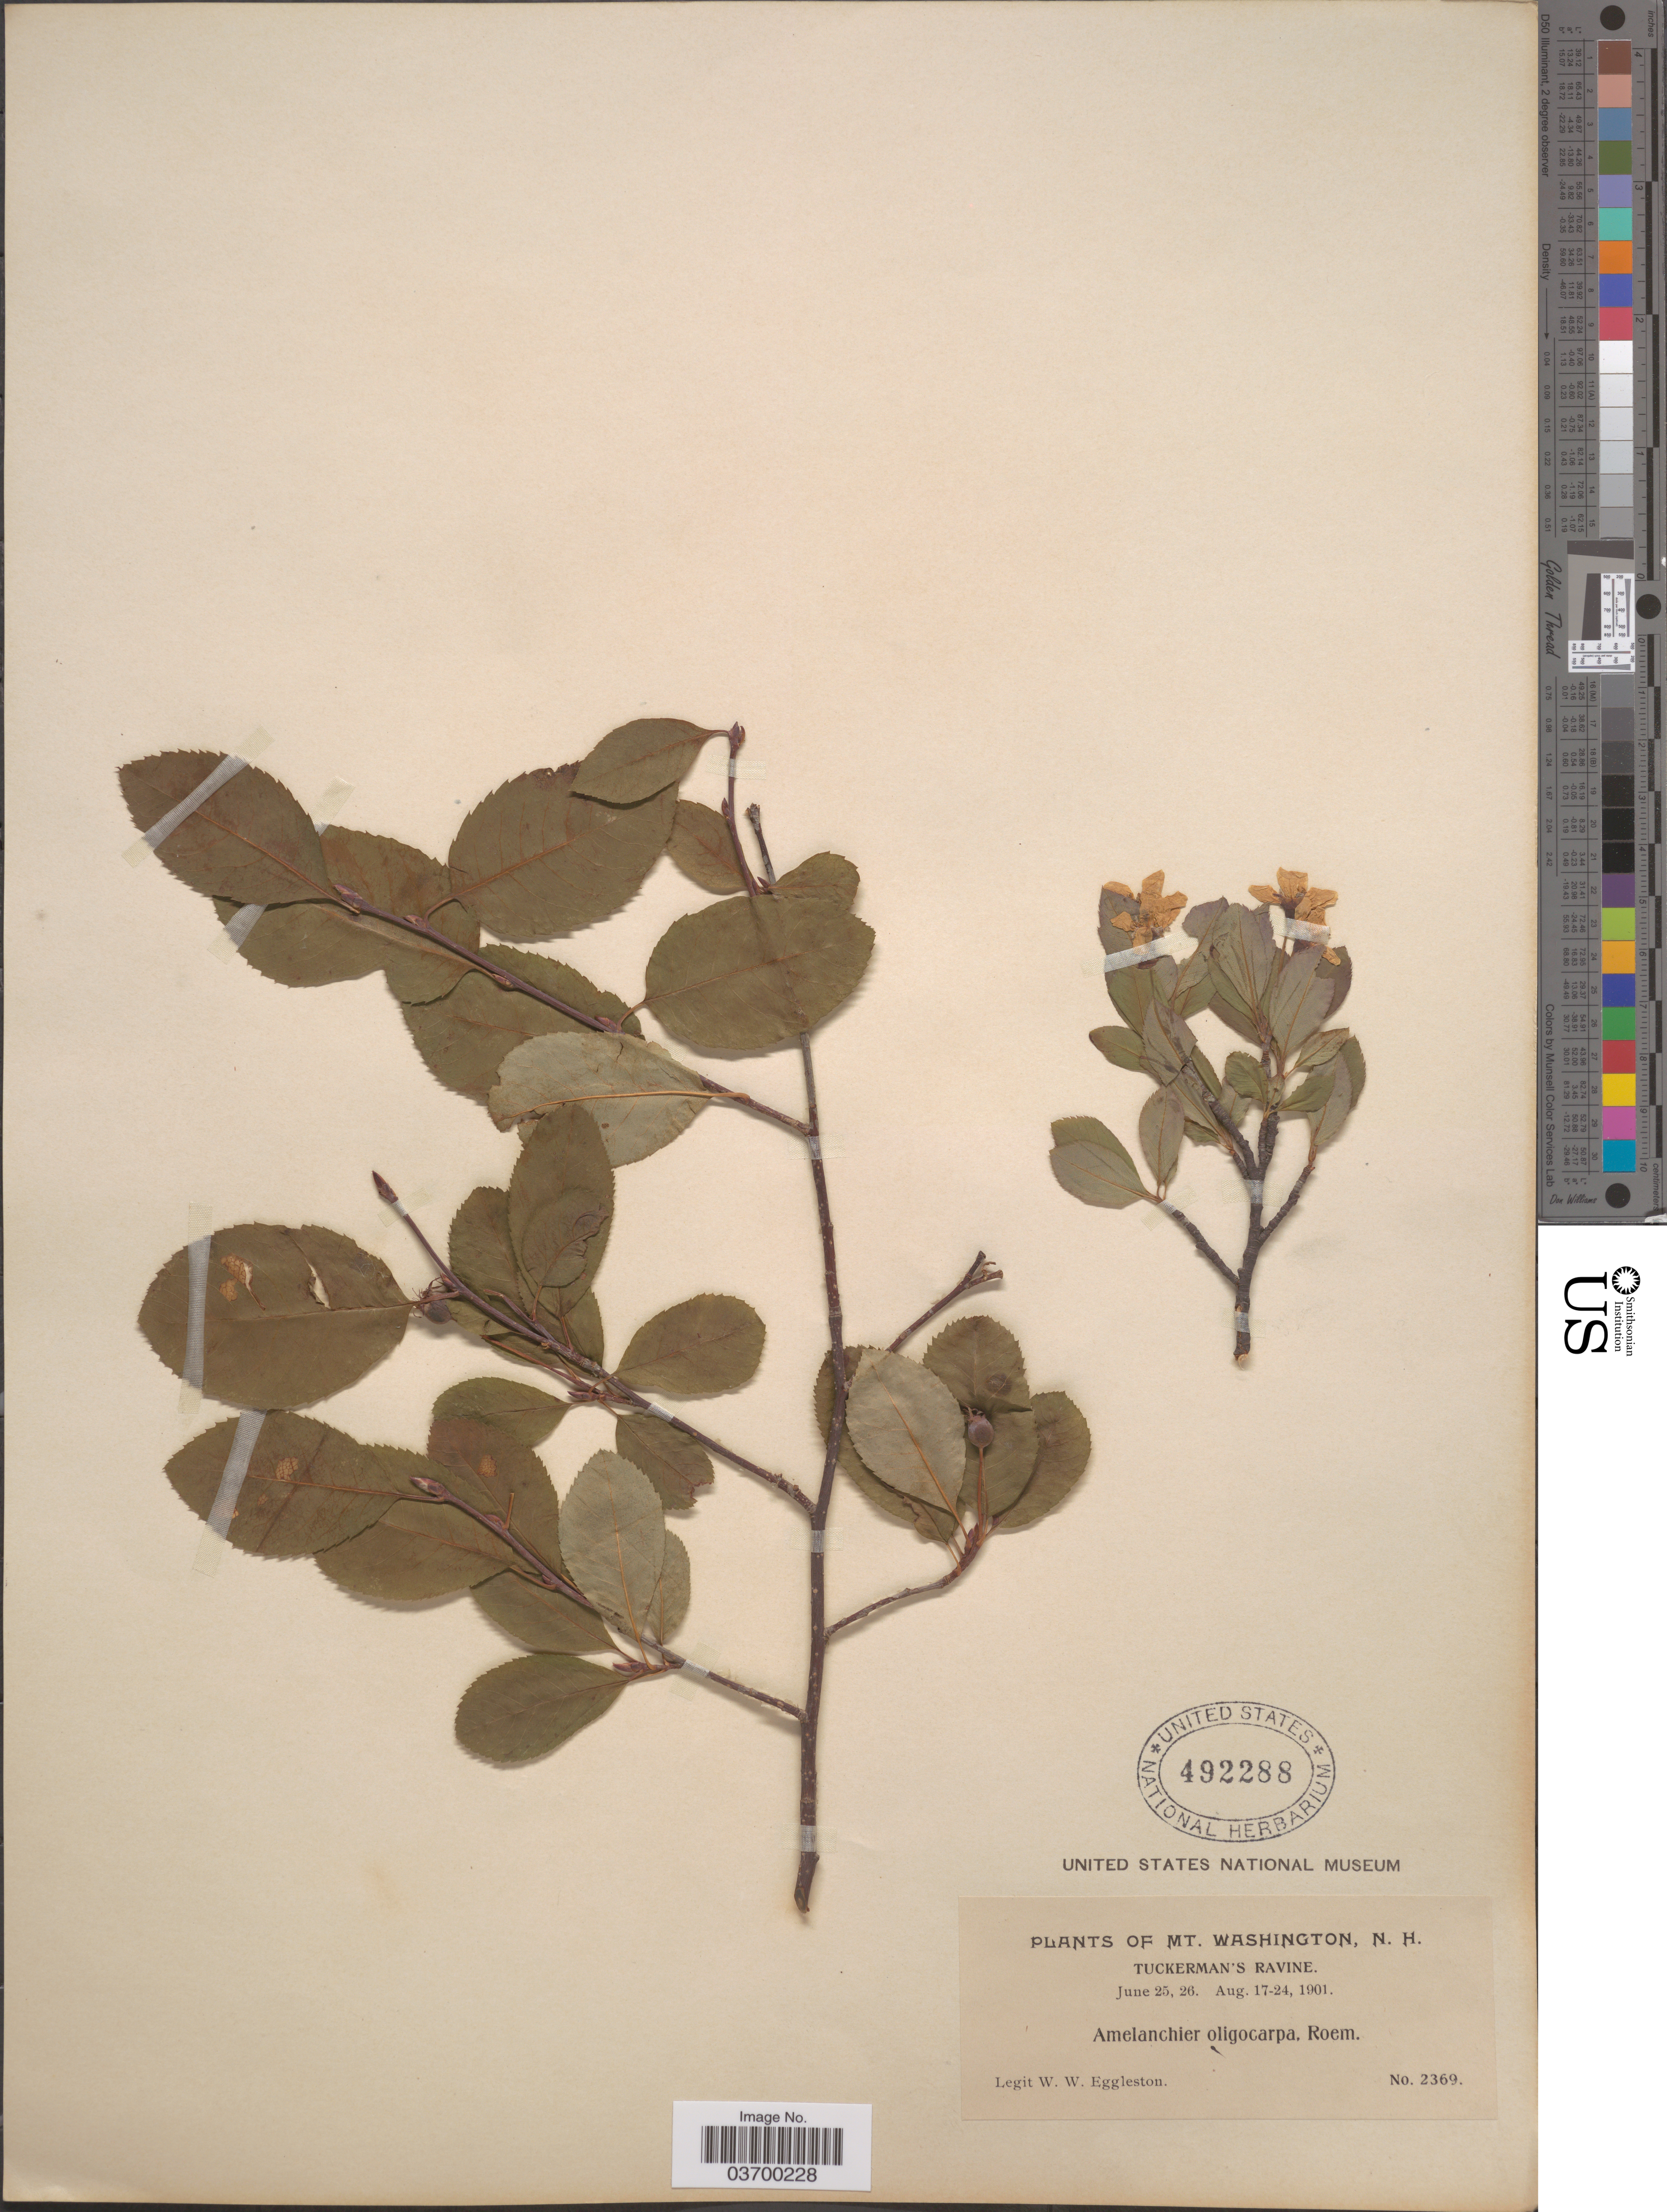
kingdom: Plantae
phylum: Tracheophyta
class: Magnoliopsida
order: Rosales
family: Rosaceae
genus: Amelanchier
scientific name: Amelanchier bartramiana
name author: (Tausch) M. Roem.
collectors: W. W. Eggleston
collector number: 2369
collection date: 1901-06-25/1901-08-24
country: United States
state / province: New Hampshire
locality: Mt. Washington. Tuckerman's Ravine.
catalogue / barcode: US 492288